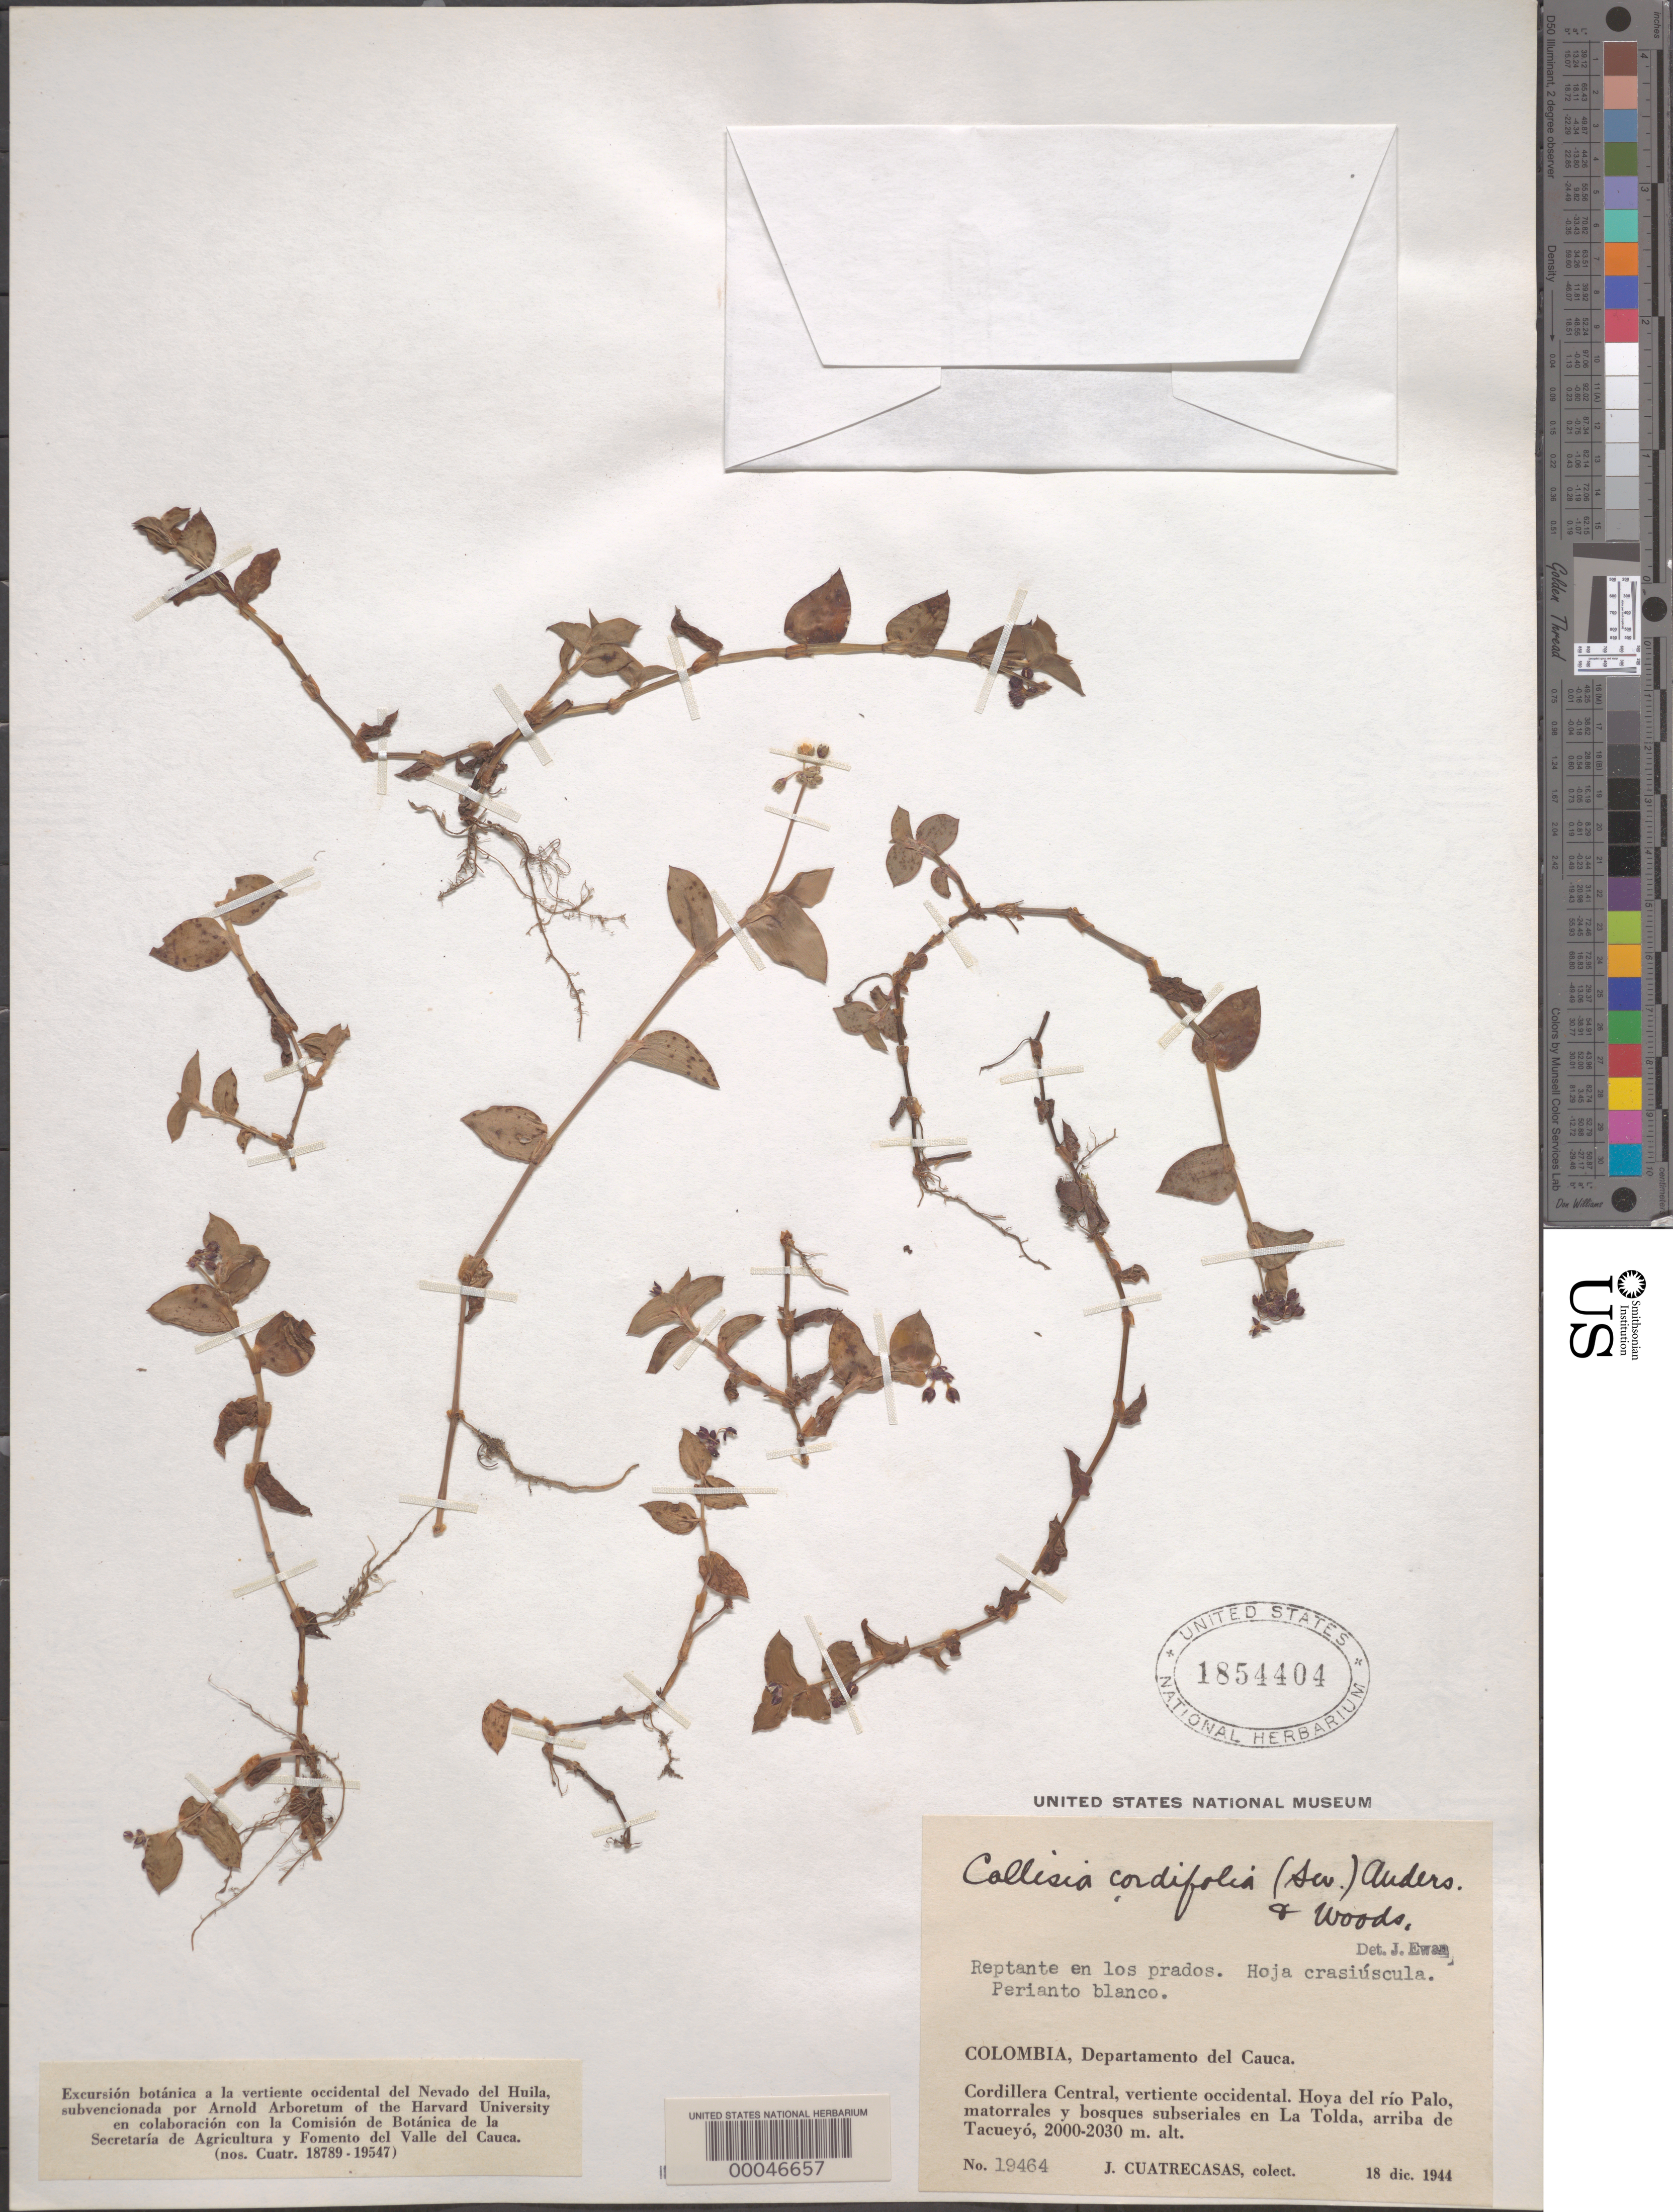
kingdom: Plantae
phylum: Tracheophyta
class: Liliopsida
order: Commelinales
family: Commelinaceae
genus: Callisia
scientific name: Callisia gracilis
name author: (Kunth) D.R. Hunt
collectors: J. Cuatrecasas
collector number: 19464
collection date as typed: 18 Dec 1944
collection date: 1944-12-18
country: Colombia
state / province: Cauca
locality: Cordillera Central, near Rio Palo at Tacueyo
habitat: Forest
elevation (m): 2000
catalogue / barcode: US 1854404